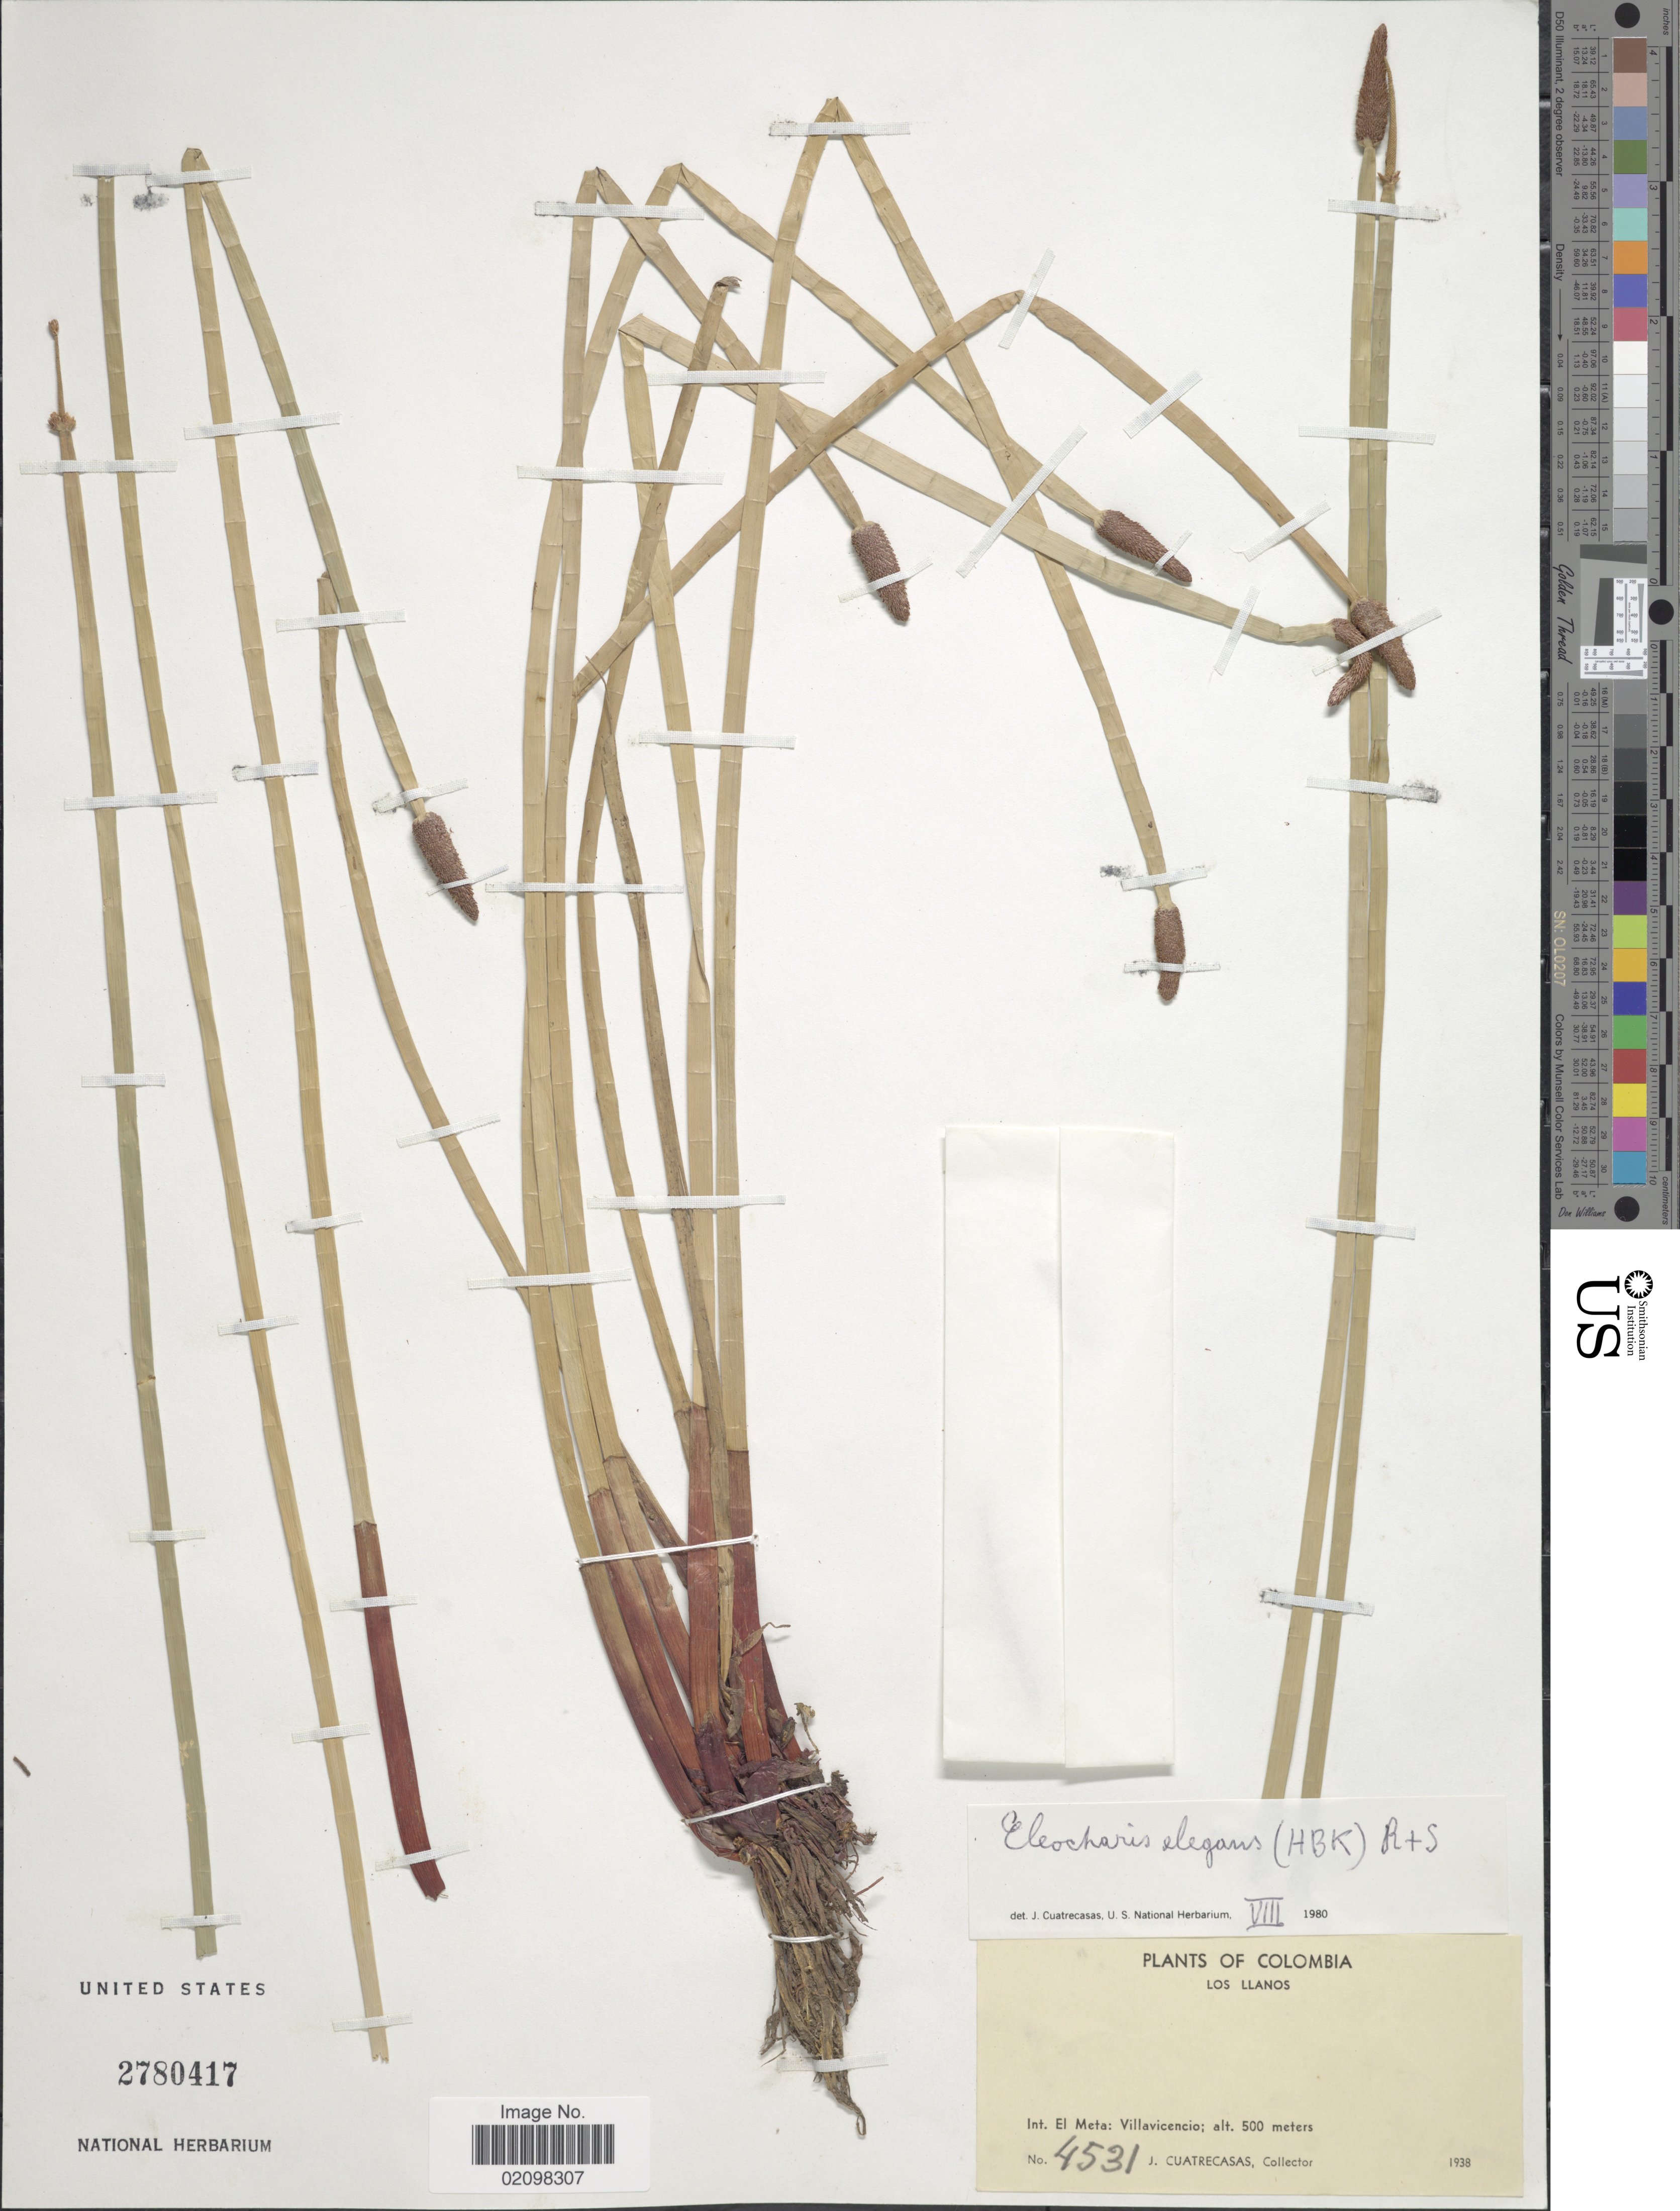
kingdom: Plantae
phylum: Tracheophyta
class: Liliopsida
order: Poales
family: Cyperaceae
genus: Eleocharis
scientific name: Eleocharis elegans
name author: (Kunth) Roem. & Schult.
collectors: J. Cuatrecasas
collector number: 4531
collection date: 1938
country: Colombia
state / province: Meta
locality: Los Llanos. Int. El MetaL Villavicencio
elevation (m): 500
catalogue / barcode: US 2780417